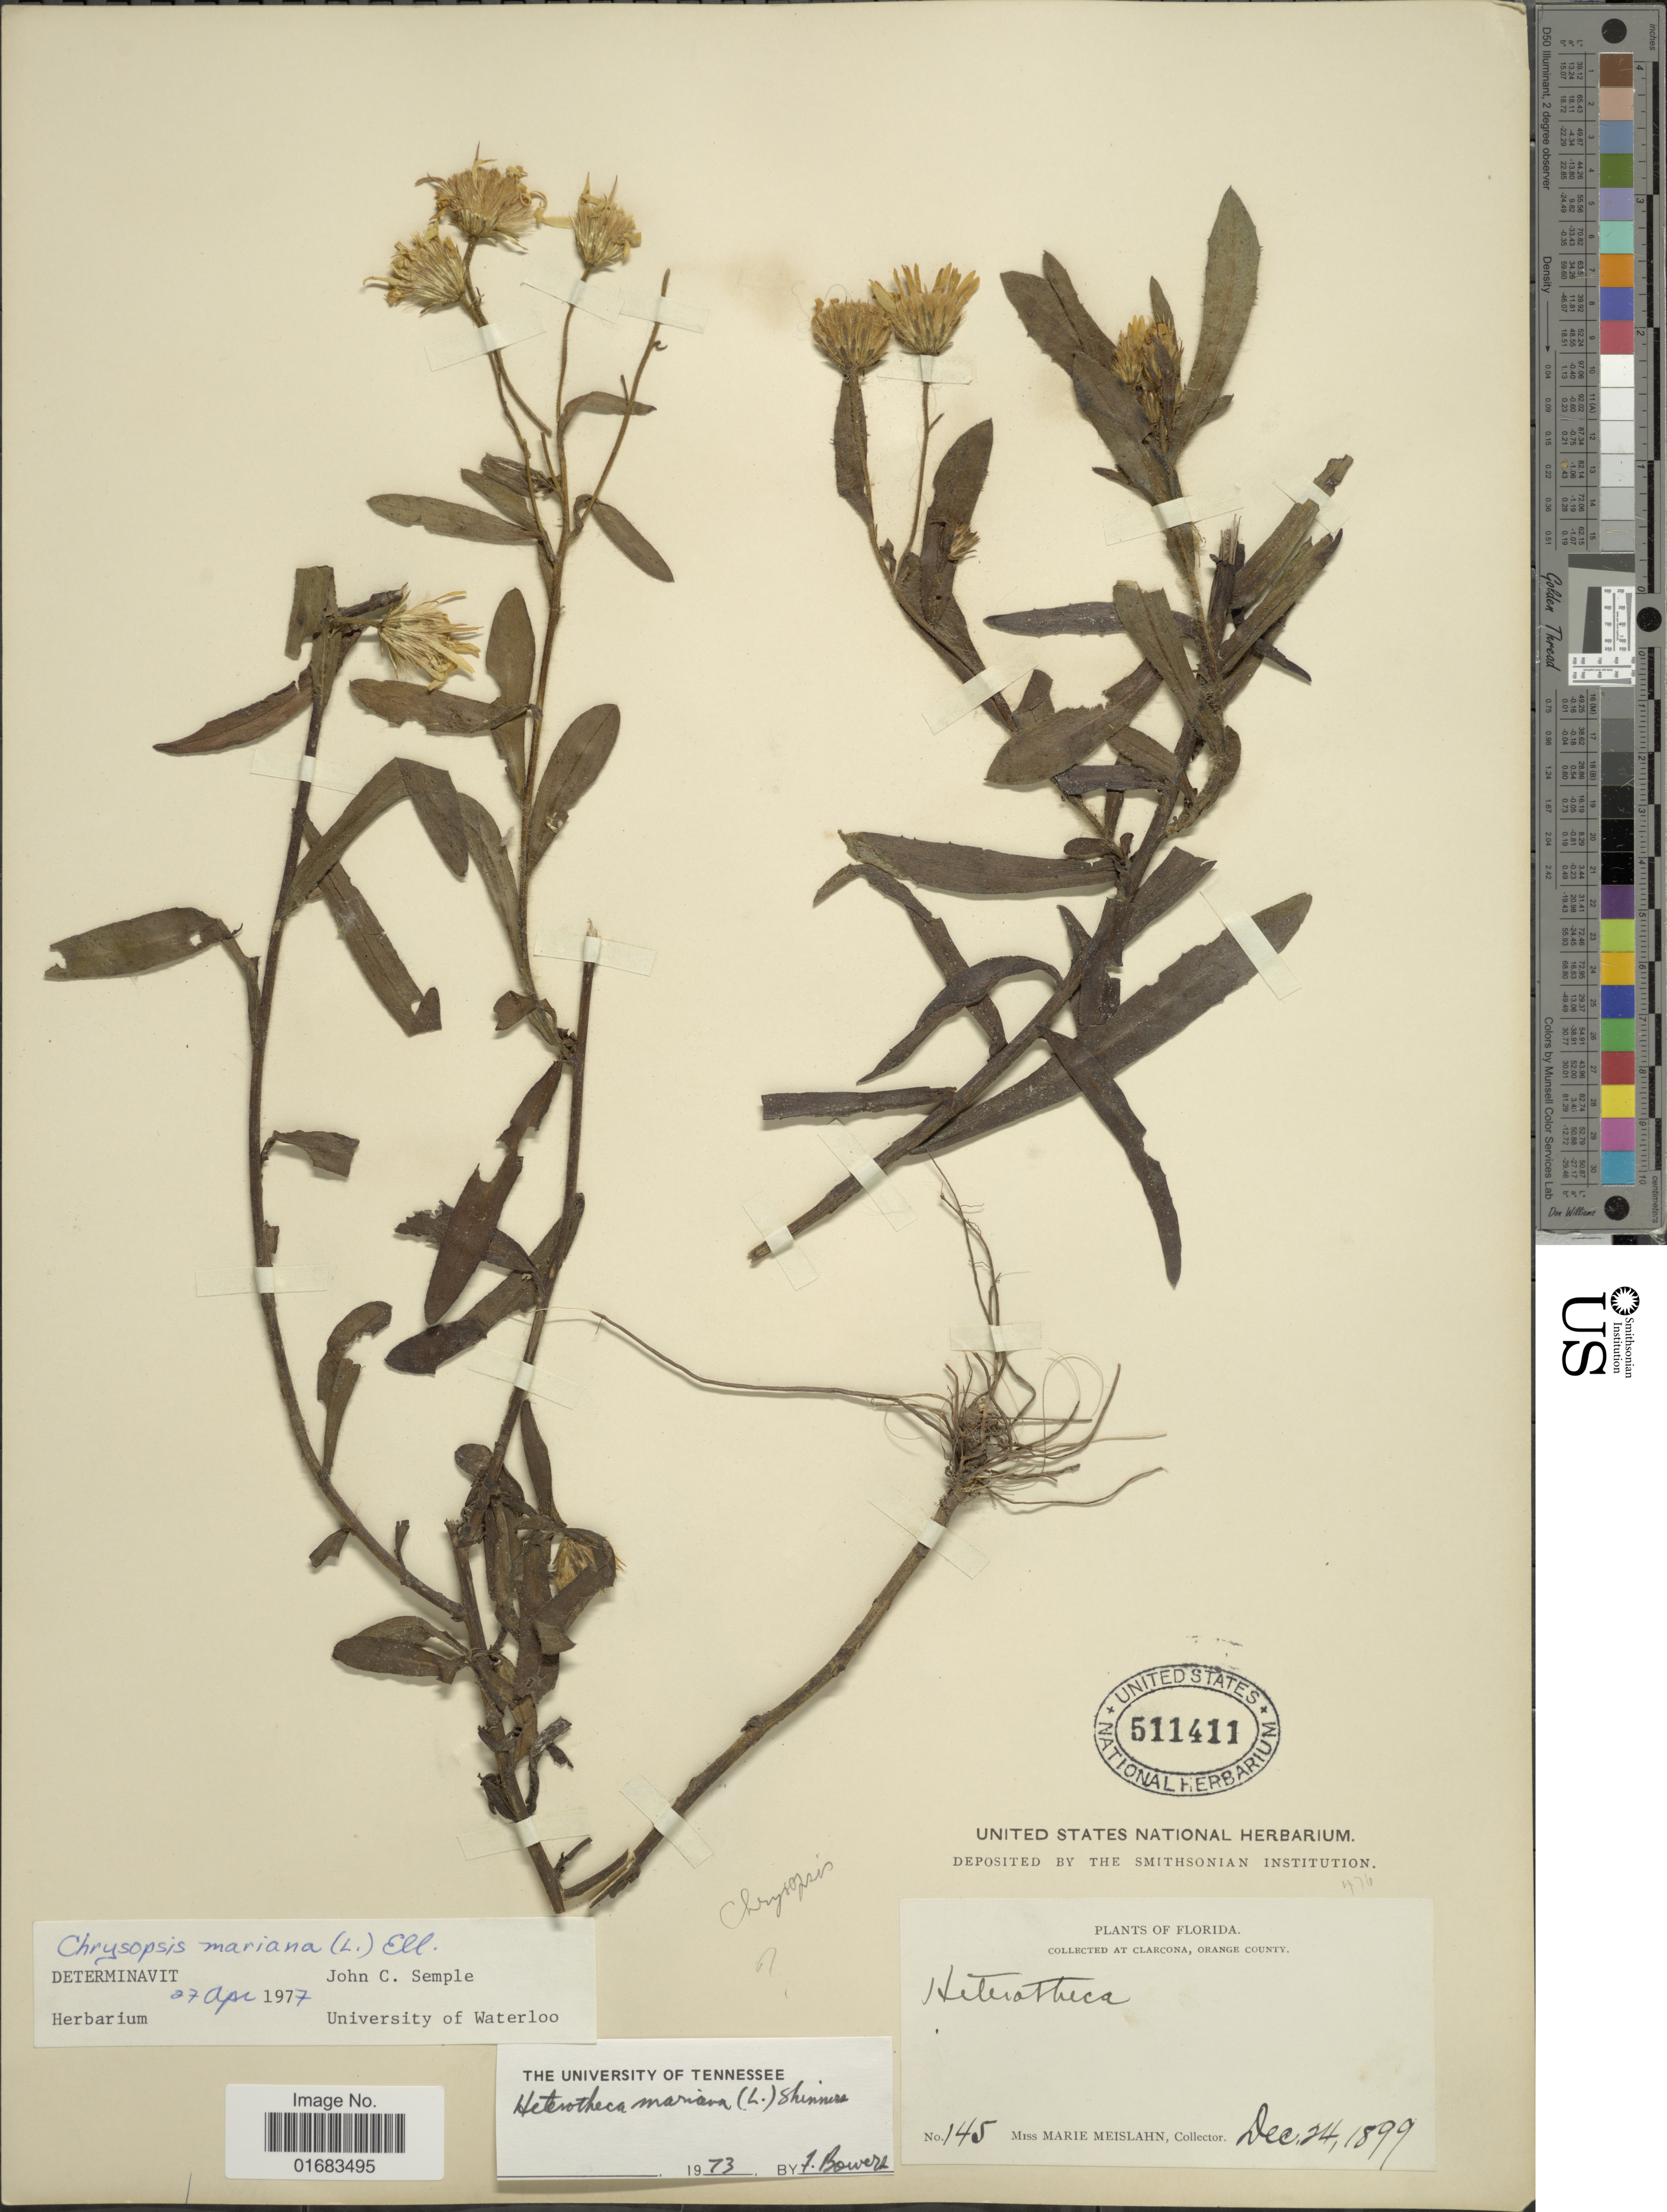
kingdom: Plantae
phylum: Tracheophyta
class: Magnoliopsida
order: Asterales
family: Asteraceae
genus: Chrysopsis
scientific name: Chrysopsis mariana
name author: (L.) Elliott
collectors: M. Meislahn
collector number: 145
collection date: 1899-12-24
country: United States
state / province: Florida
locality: Clarcona, Orange county.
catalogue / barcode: US 511411